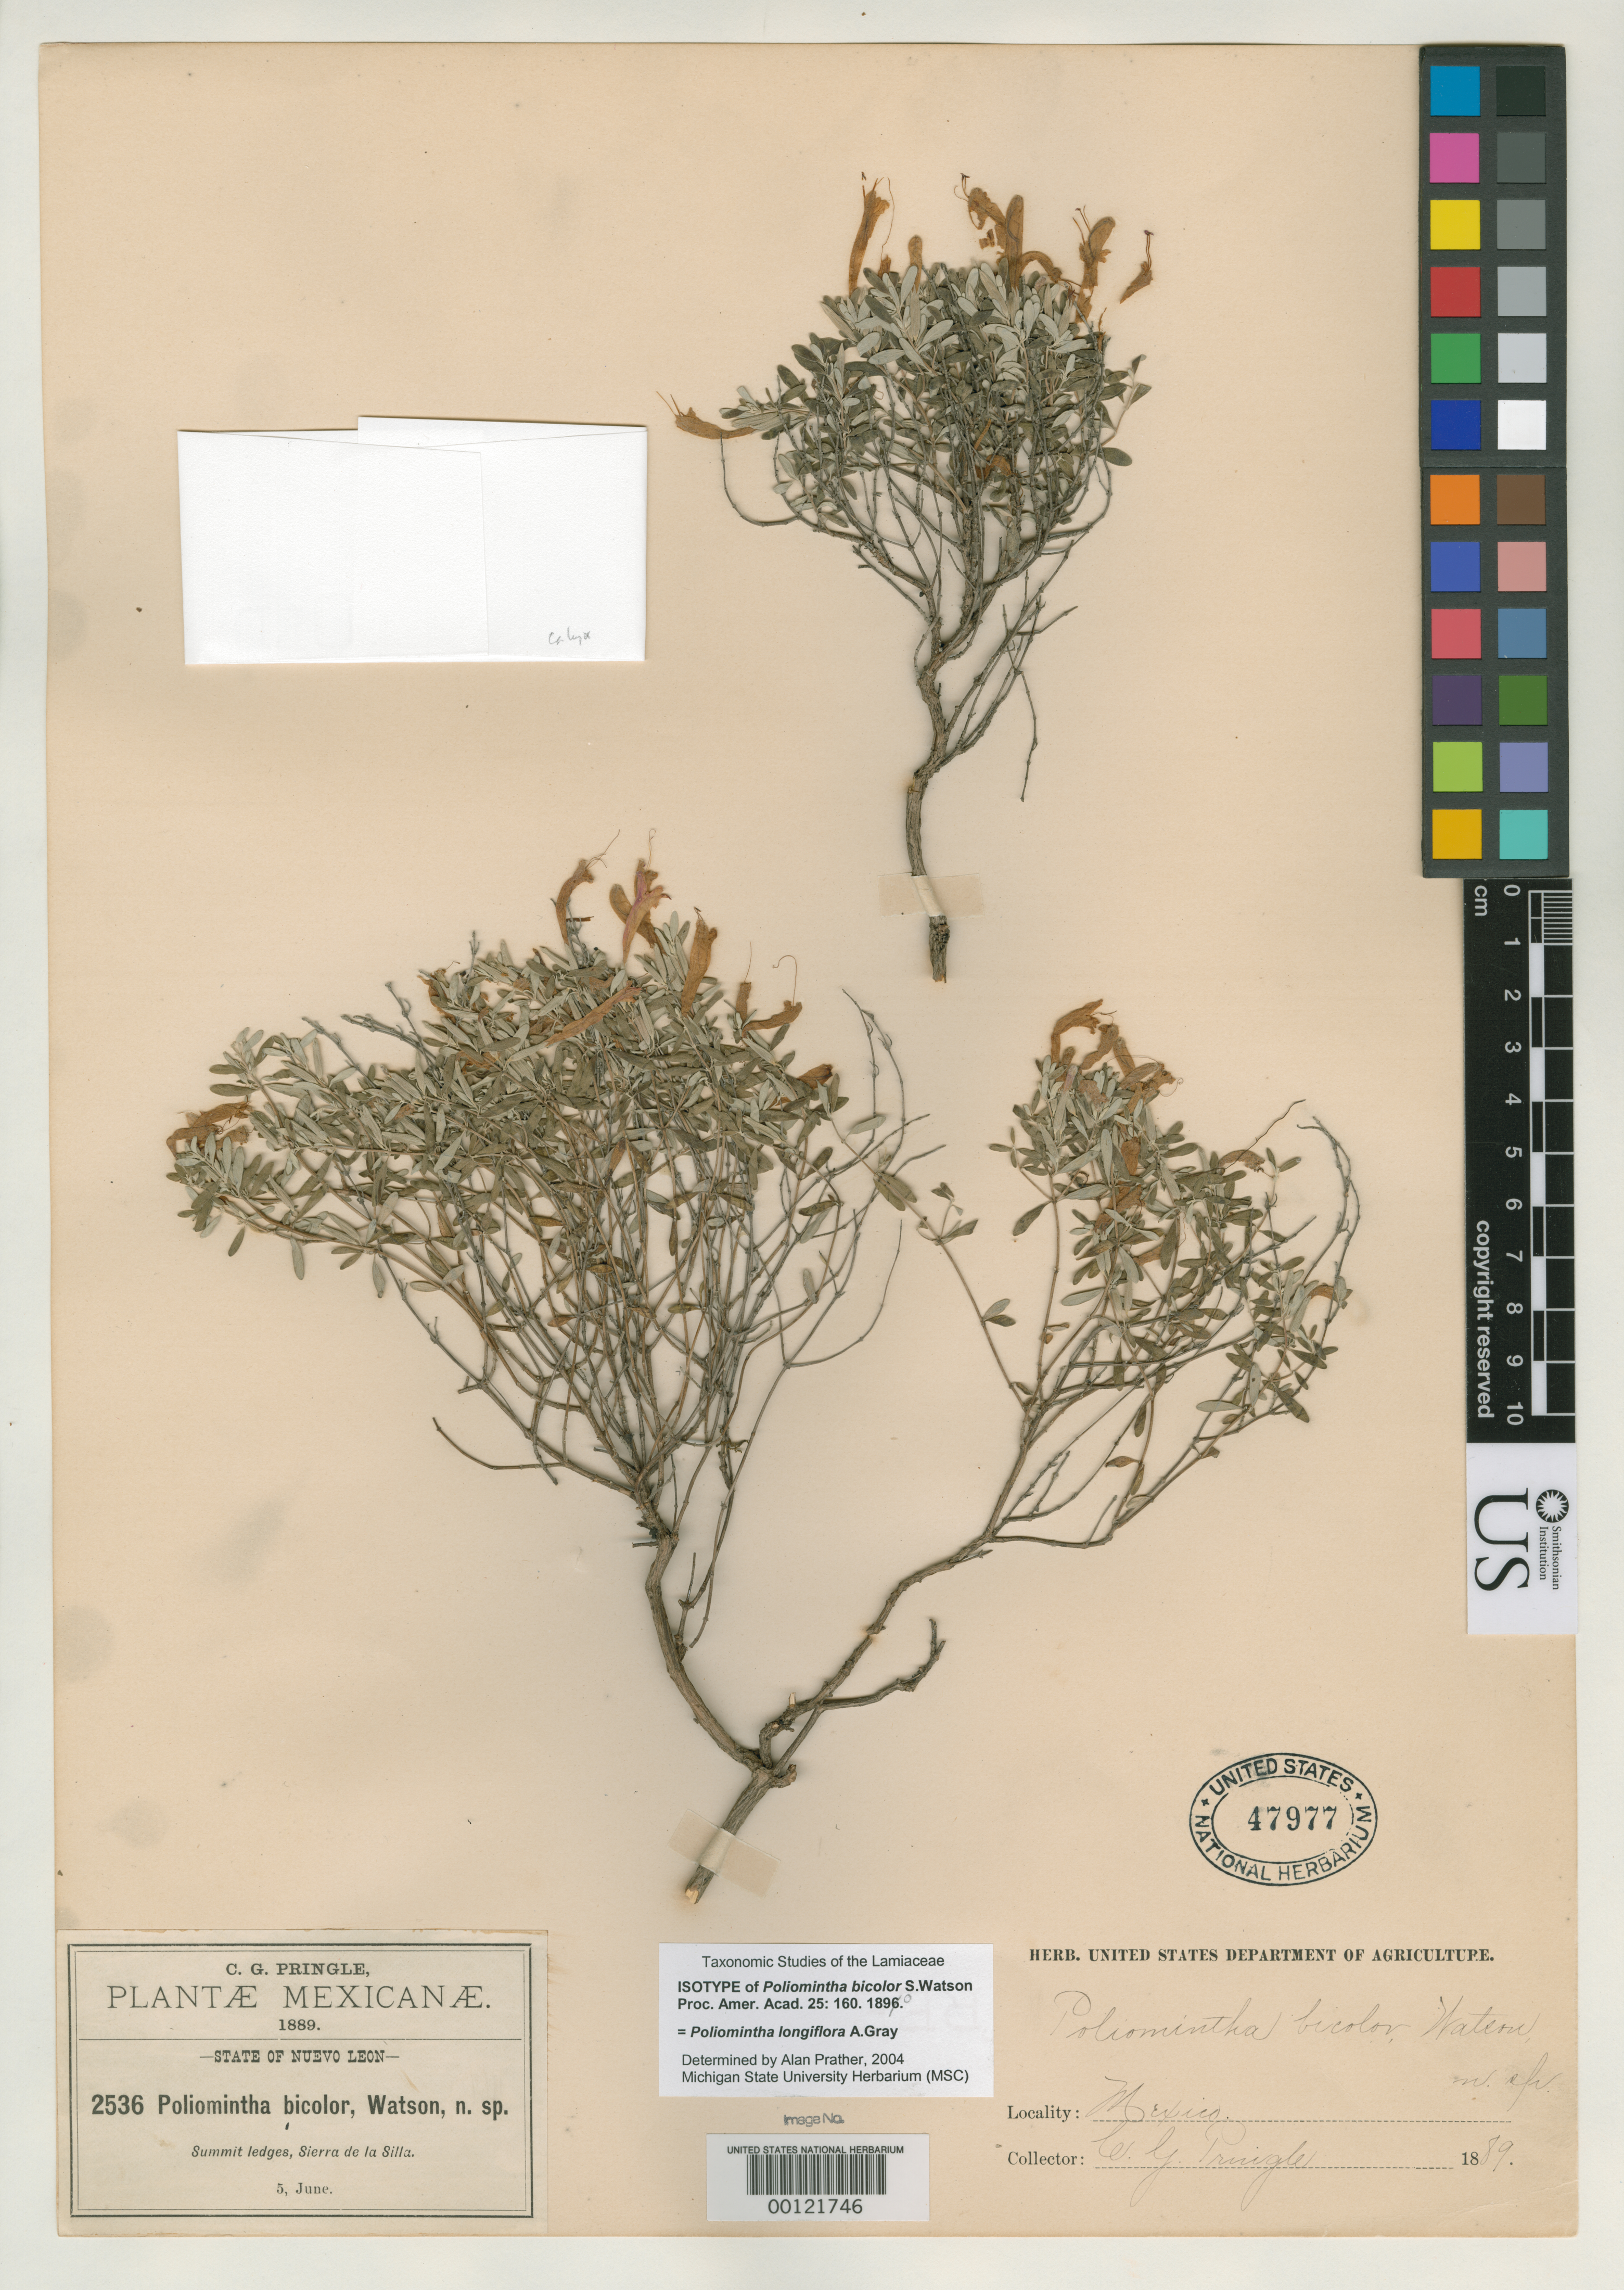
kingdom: Plantae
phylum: Tracheophyta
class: Magnoliopsida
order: Lamiales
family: Lamiaceae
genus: Poliomintha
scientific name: Poliomintha bicolor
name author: S. Watson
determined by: Prather, L. A.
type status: Isotype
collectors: C. G. Pringle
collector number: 2536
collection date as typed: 05 Jun 1889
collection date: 1889-06-05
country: Mexico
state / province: Nuevo León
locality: Summit ledges, Sierra de la Silla.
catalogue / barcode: US 47977